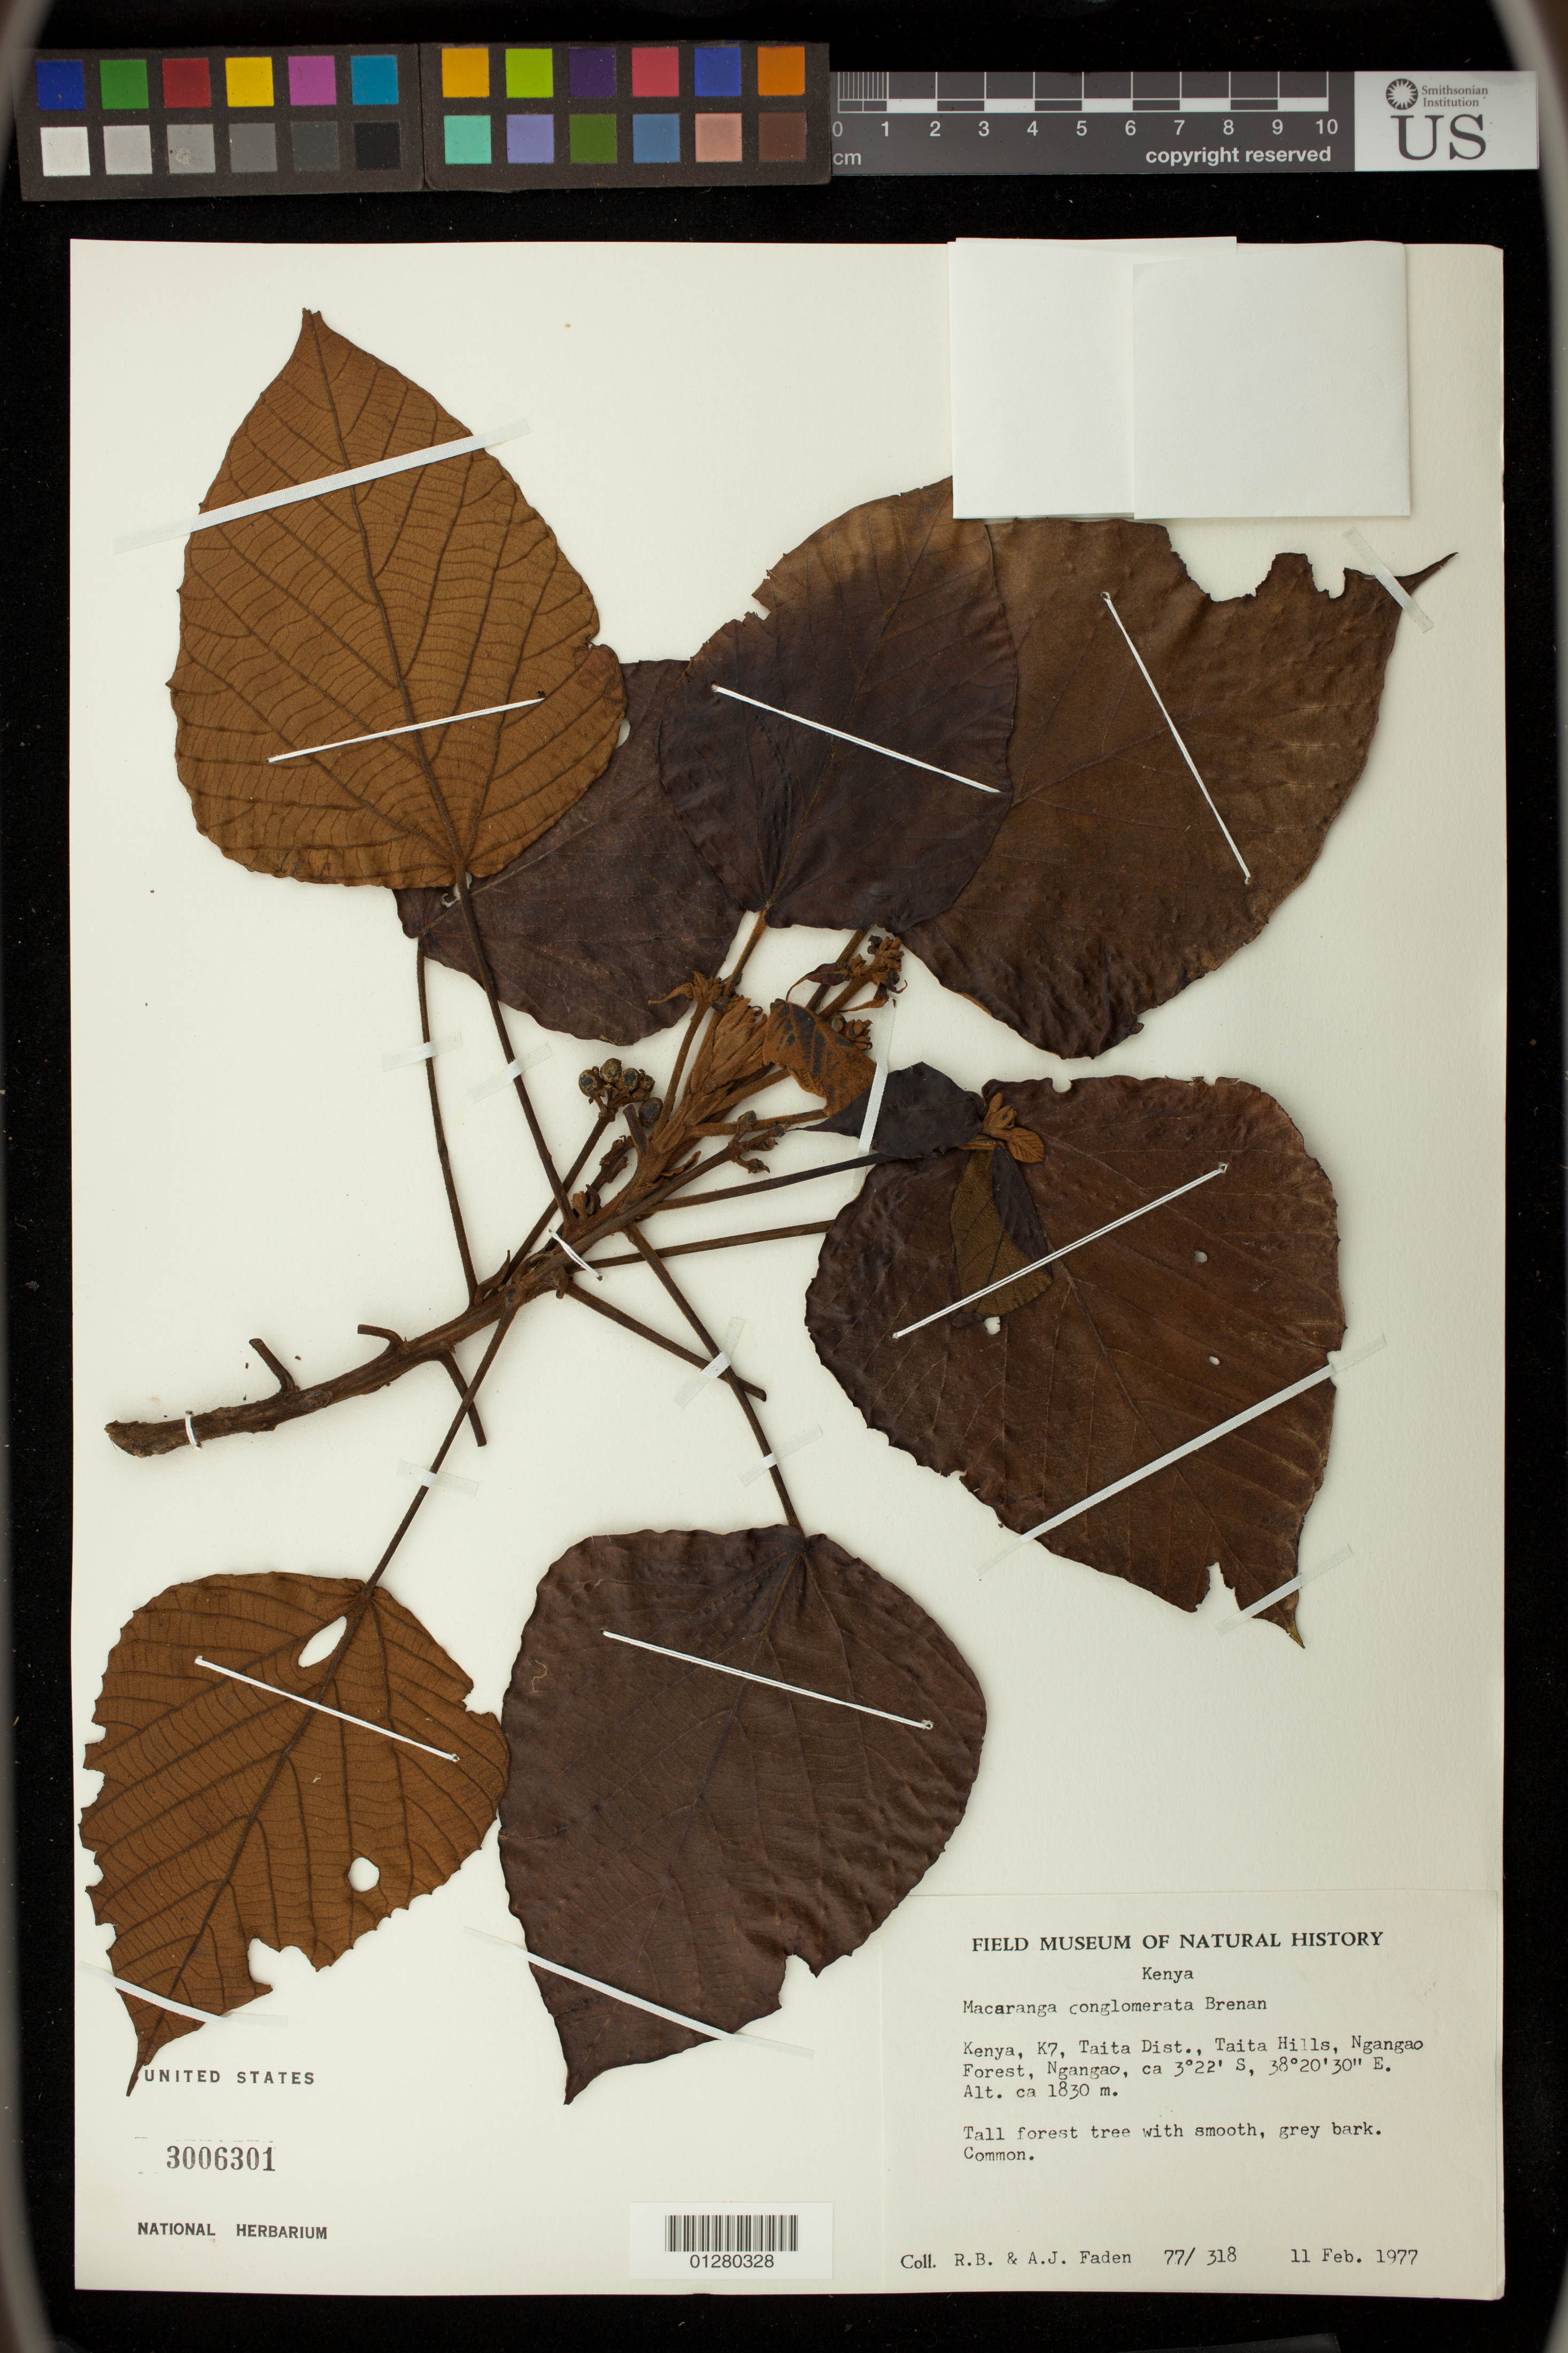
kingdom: Plantae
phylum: Tracheophyta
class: Magnoliopsida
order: Malpighiales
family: Euphorbiaceae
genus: Macaranga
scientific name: Macaranga conglomerata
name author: Brenan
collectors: R. B. Faden & A. J. Faden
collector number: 77 / 318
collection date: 1977-02-11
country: Kenya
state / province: Taita Taveta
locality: K7, Taita Hills, Ngangao Forest, Ngangao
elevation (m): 1830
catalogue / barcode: US 3006301